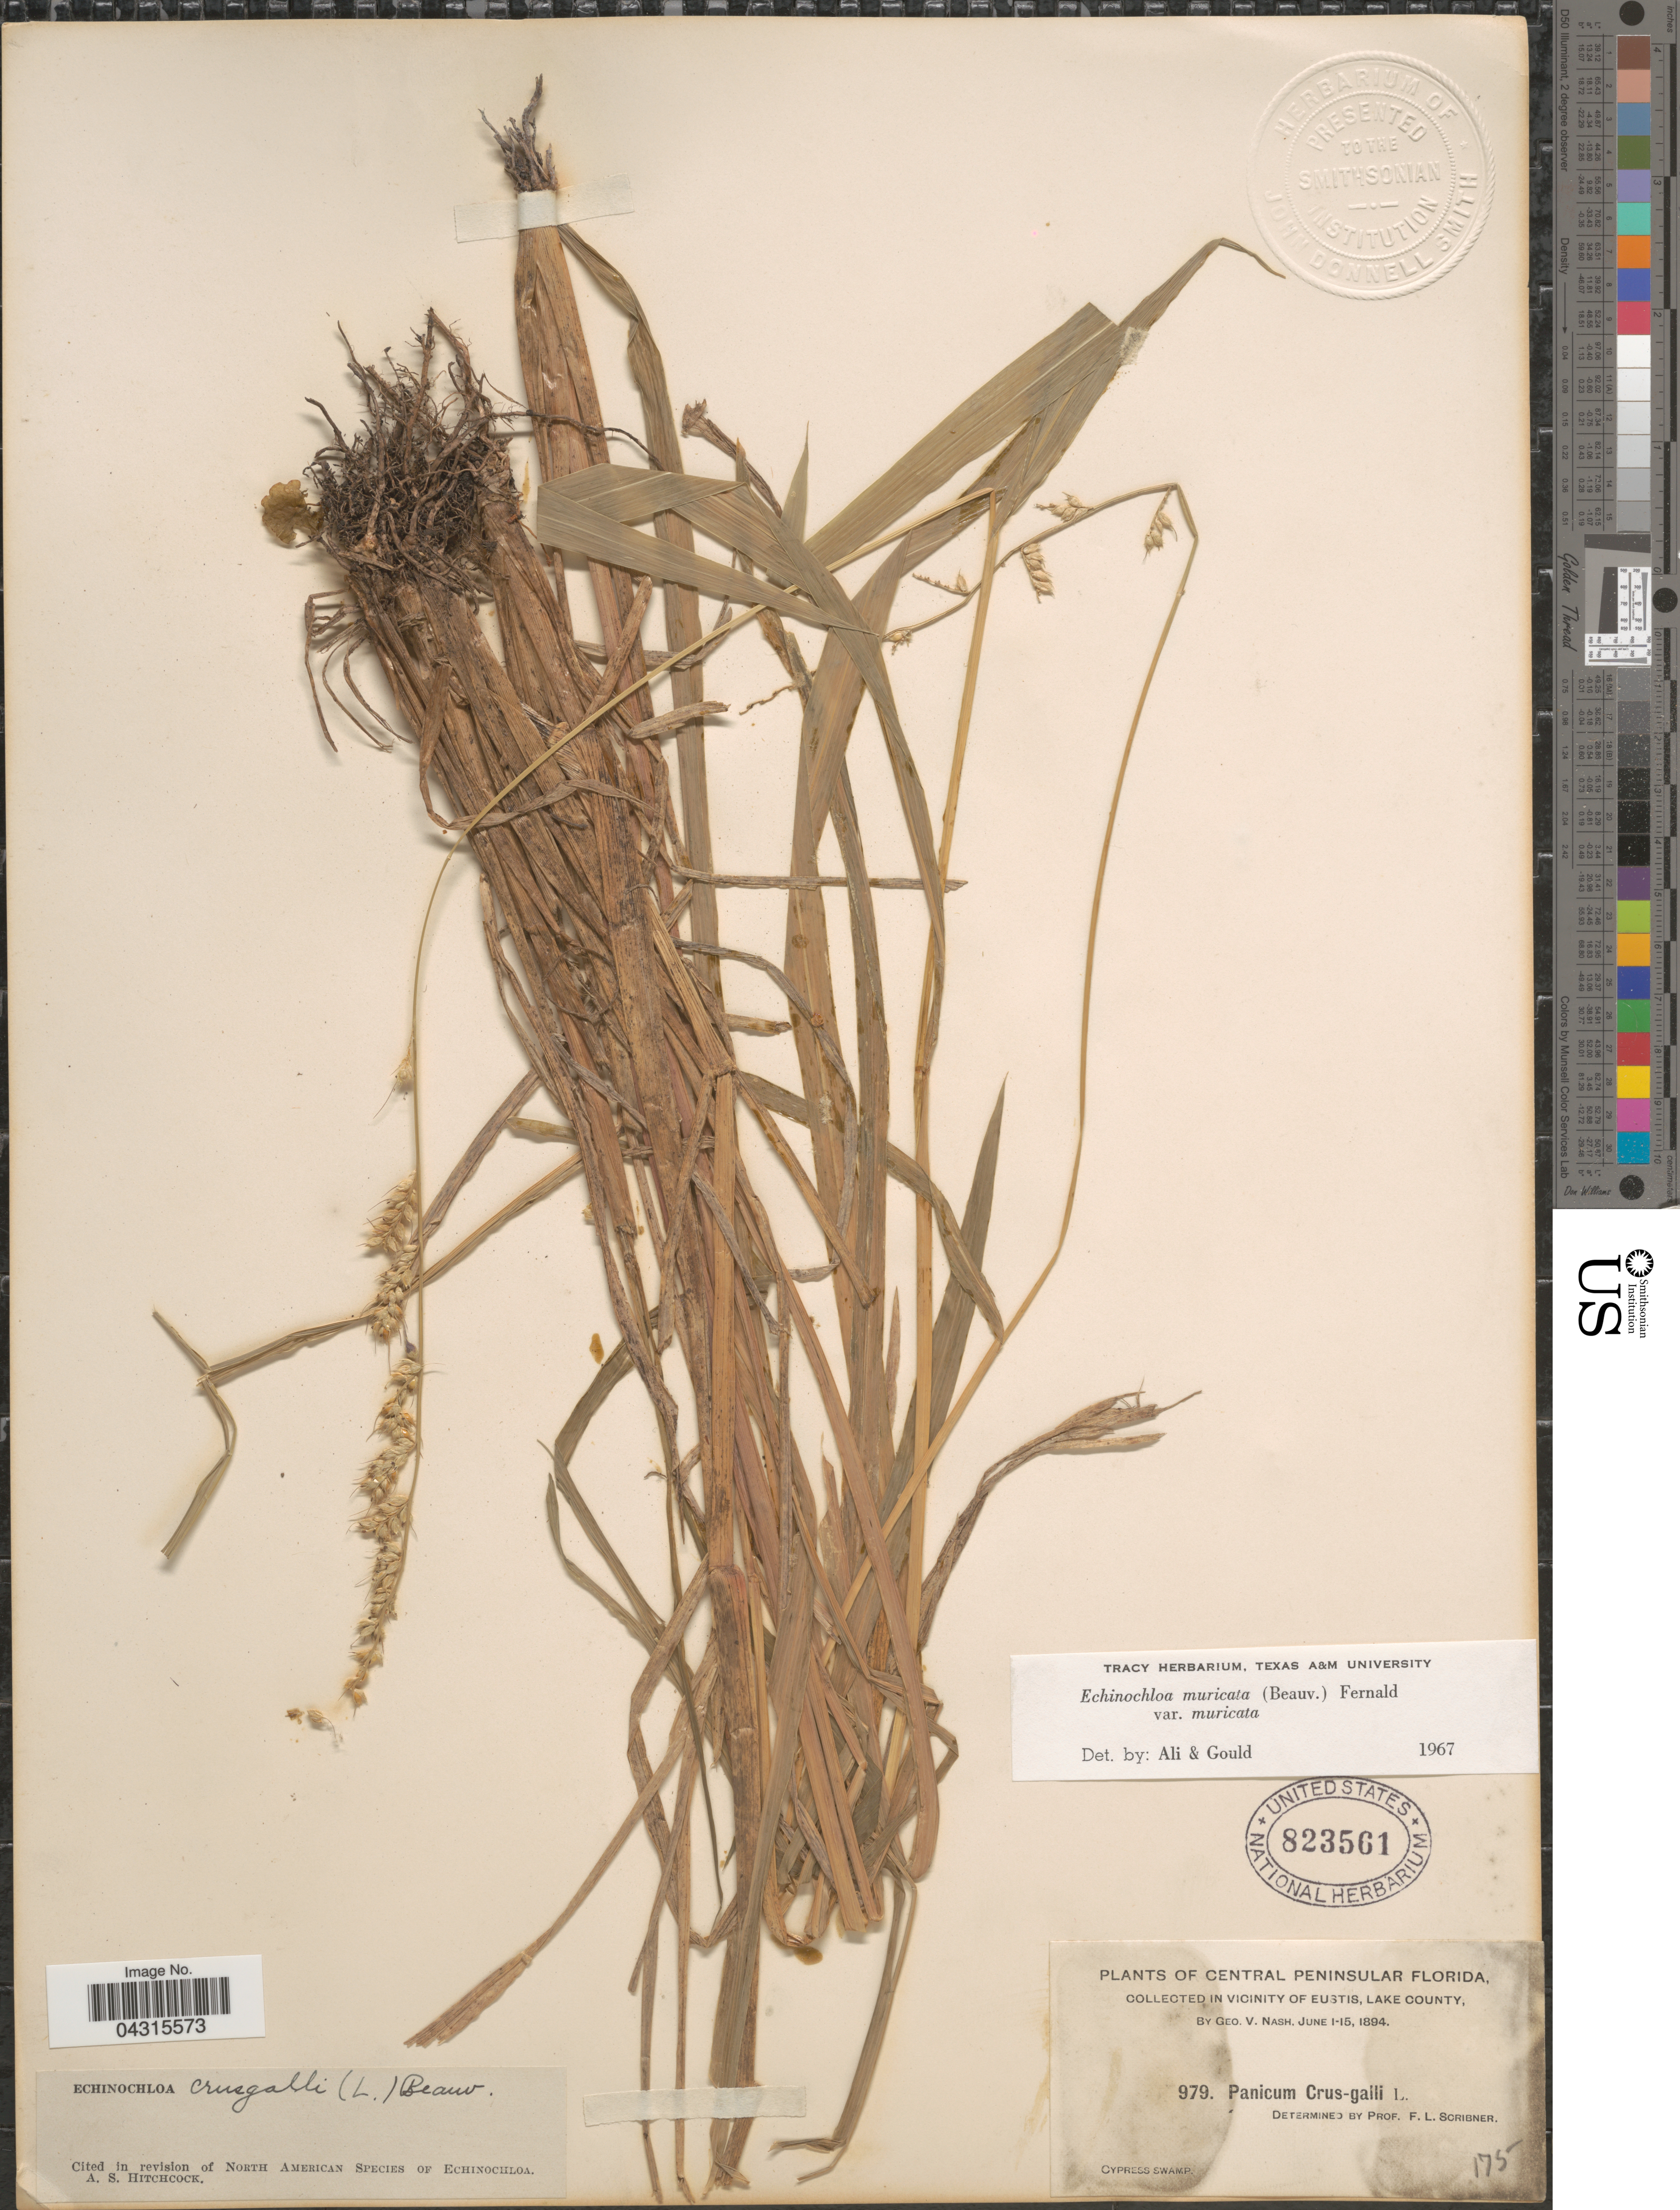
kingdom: Plantae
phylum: Tracheophyta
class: Liliopsida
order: Poales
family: Poaceae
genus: Echinochloa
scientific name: Echinochloa muricata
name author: (P. Beauv.) Fernald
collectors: G. V. Nash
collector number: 979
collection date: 1894-06-01/1894-06-15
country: United States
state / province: Florida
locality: Central Peninsular Florida. In Vicinity Of Eustis, Lake County.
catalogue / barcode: US 823561